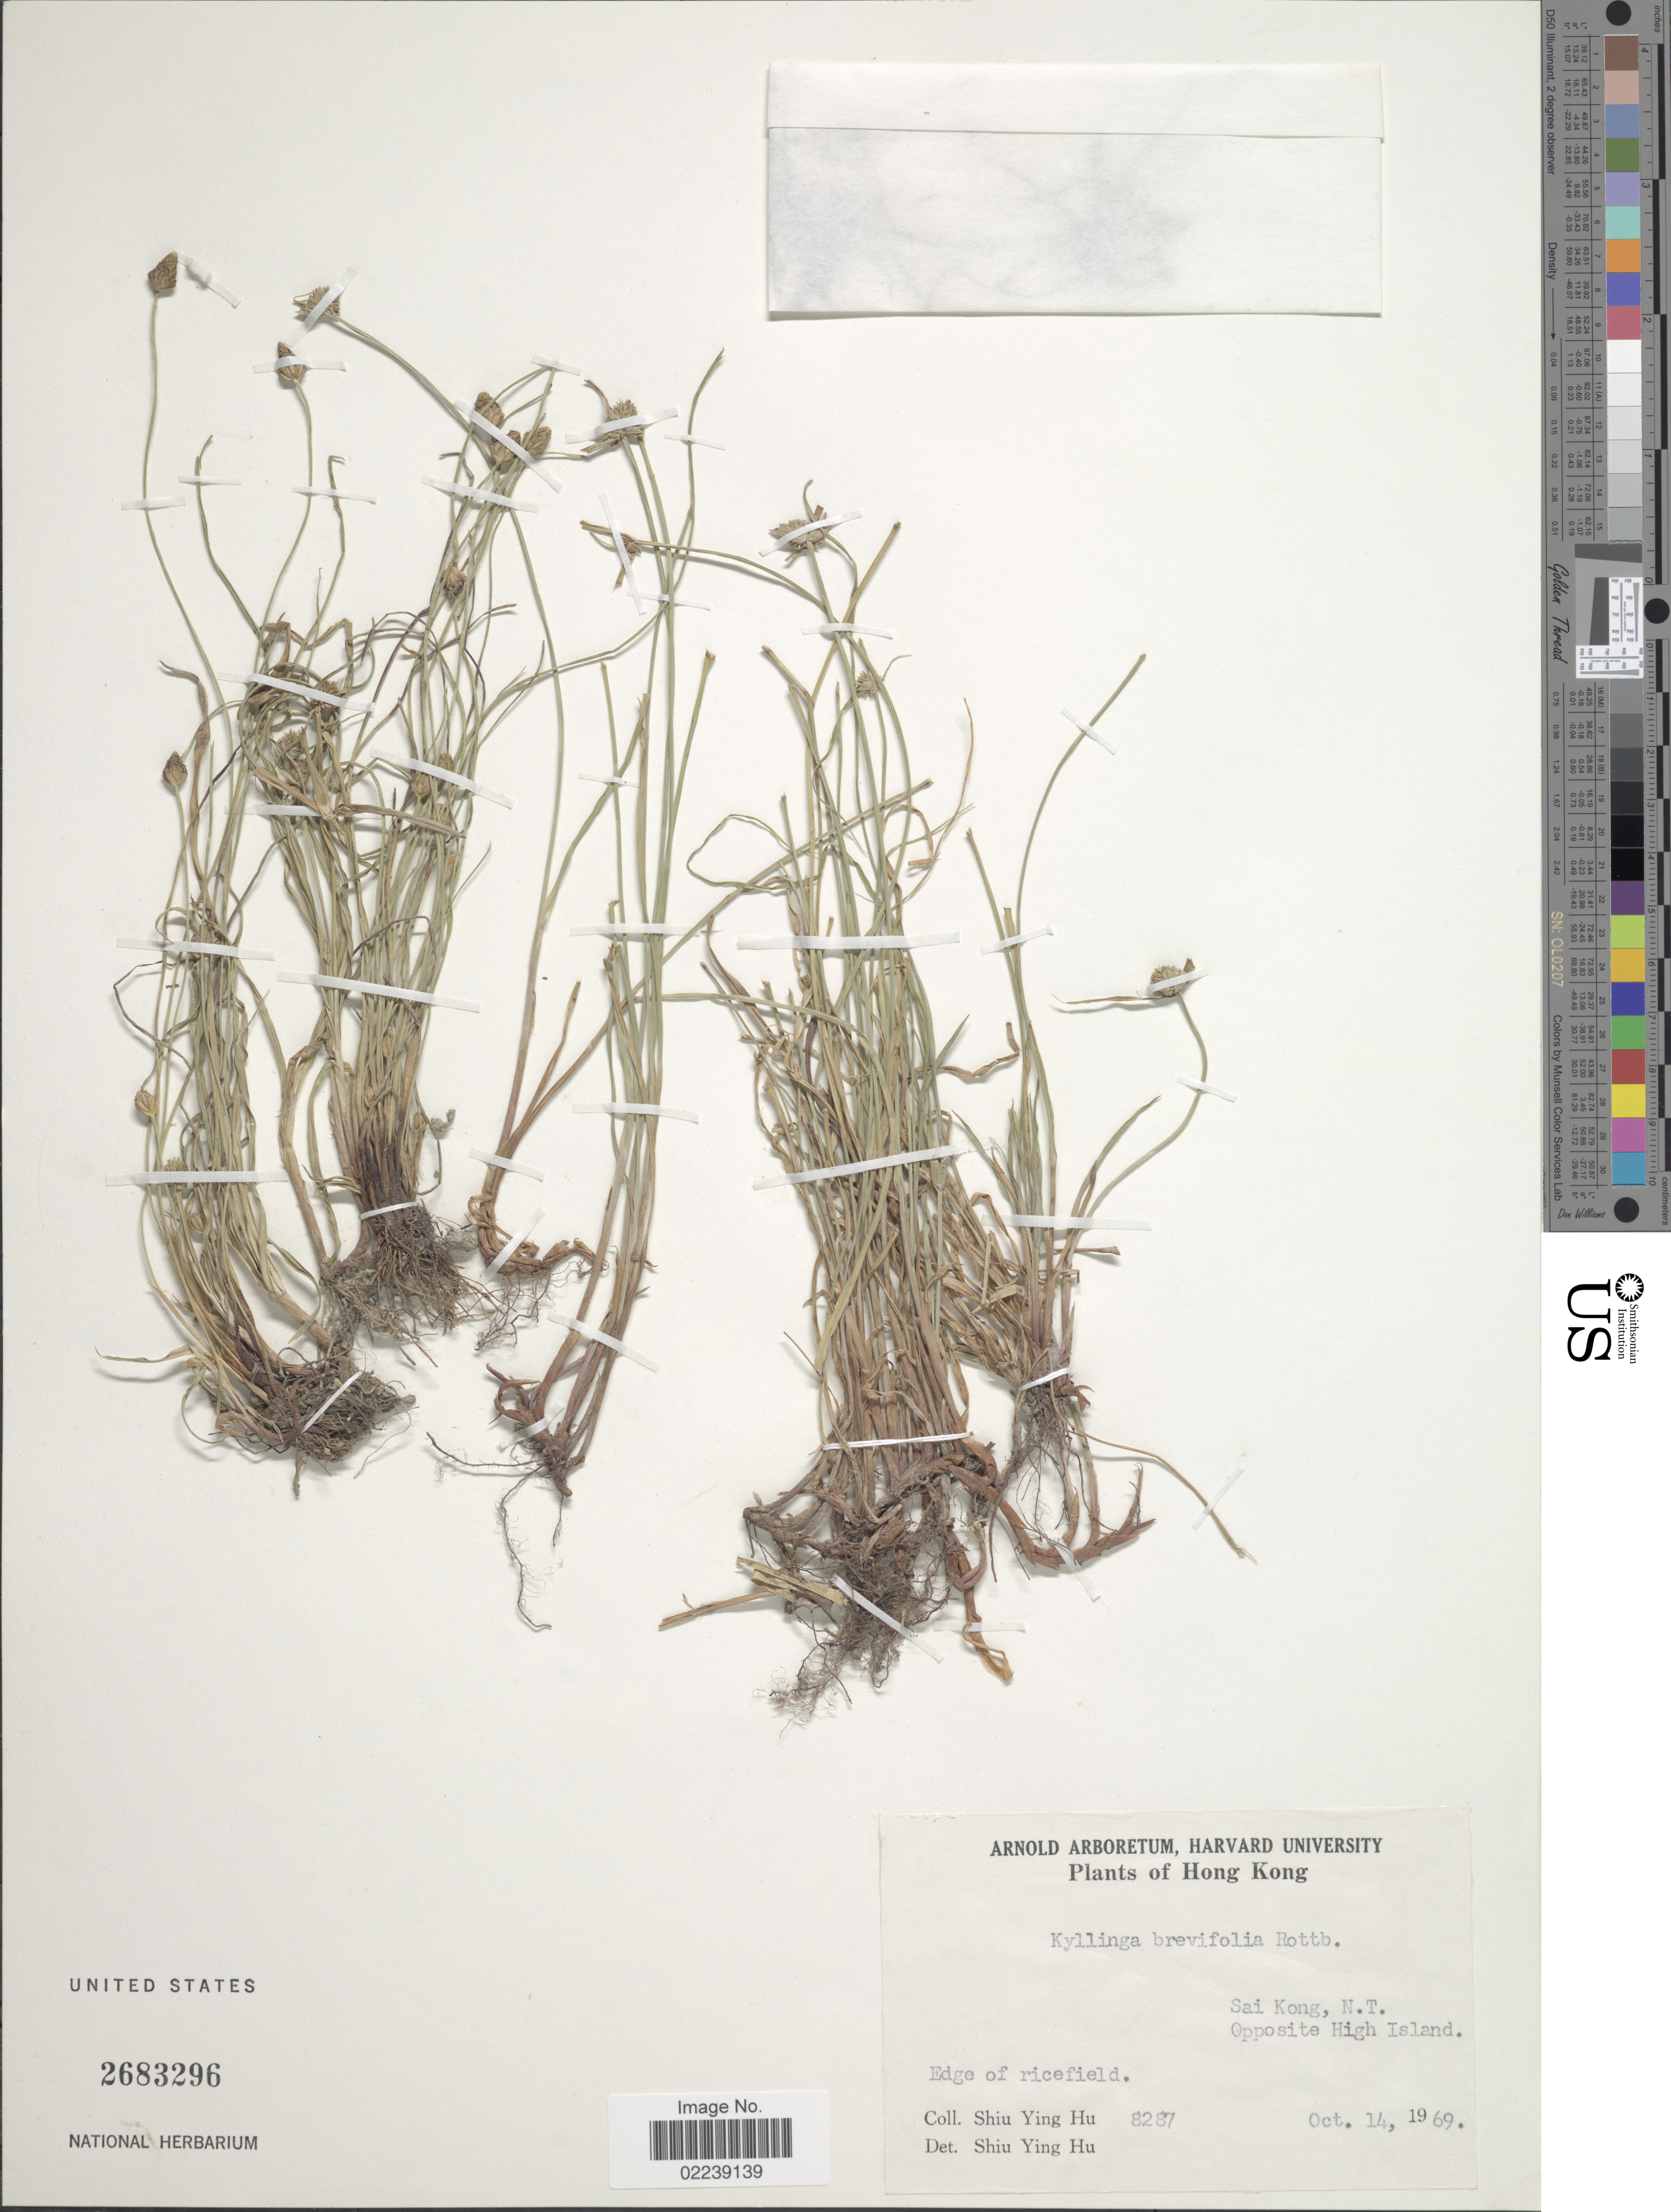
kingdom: Plantae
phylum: Tracheophyta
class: Liliopsida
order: Poales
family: Cyperaceae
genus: Cyperus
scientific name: Cyperus brevifolius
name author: (Rottb.) Hassk.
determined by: Strong, M. T., (US), Smithsonian Institution - National Museum of Natural History (UNITED STATES)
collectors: S. Y. Hu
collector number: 8287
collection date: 1969-10-14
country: China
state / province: Hong Kong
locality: Sai Kong, N. T. Opposite High Island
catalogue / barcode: US 2683296